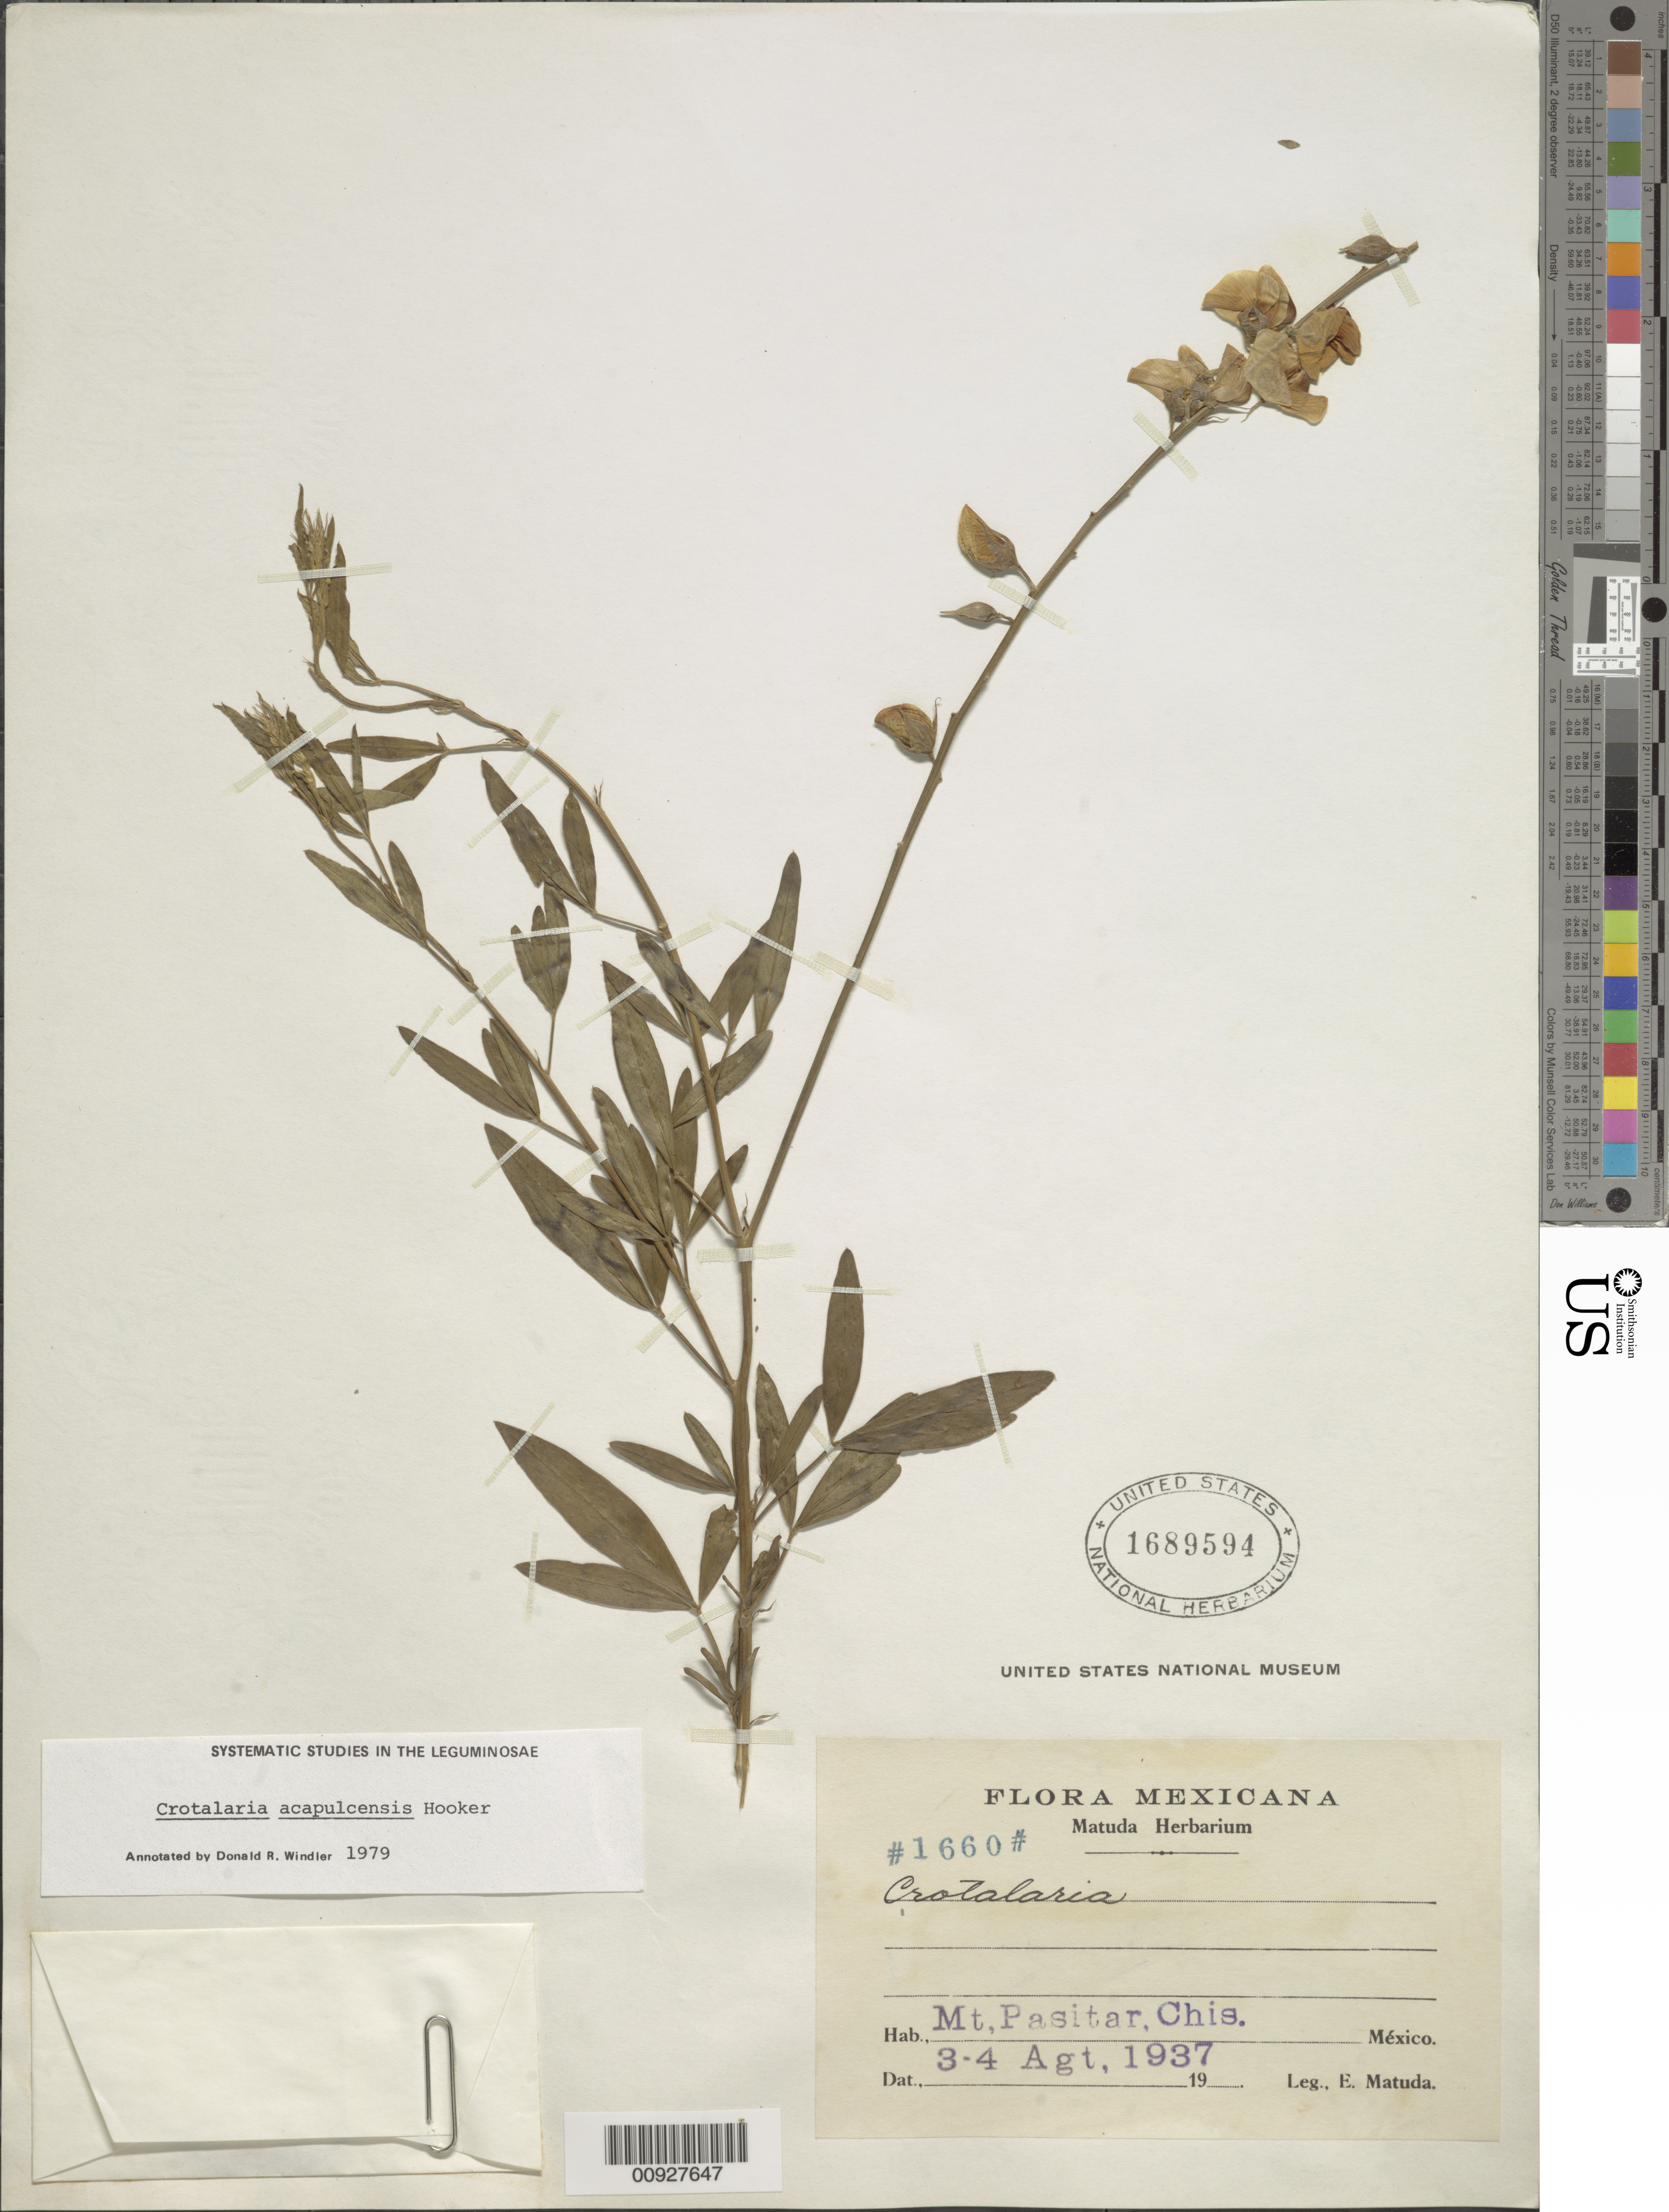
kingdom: Plantae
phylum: Tracheophyta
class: Magnoliopsida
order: Fabales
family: Fabaceae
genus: Crotalaria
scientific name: Crotalaria acapulcensis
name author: Hook. & Arn.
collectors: E. Matuda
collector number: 1660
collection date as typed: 03 Aug 1937 to 04 Aug 1937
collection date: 1937-08-03/1937-08-04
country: Mexico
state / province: Chiapas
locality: Mt. Pasitar, Chiapas.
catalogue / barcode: US 1689594